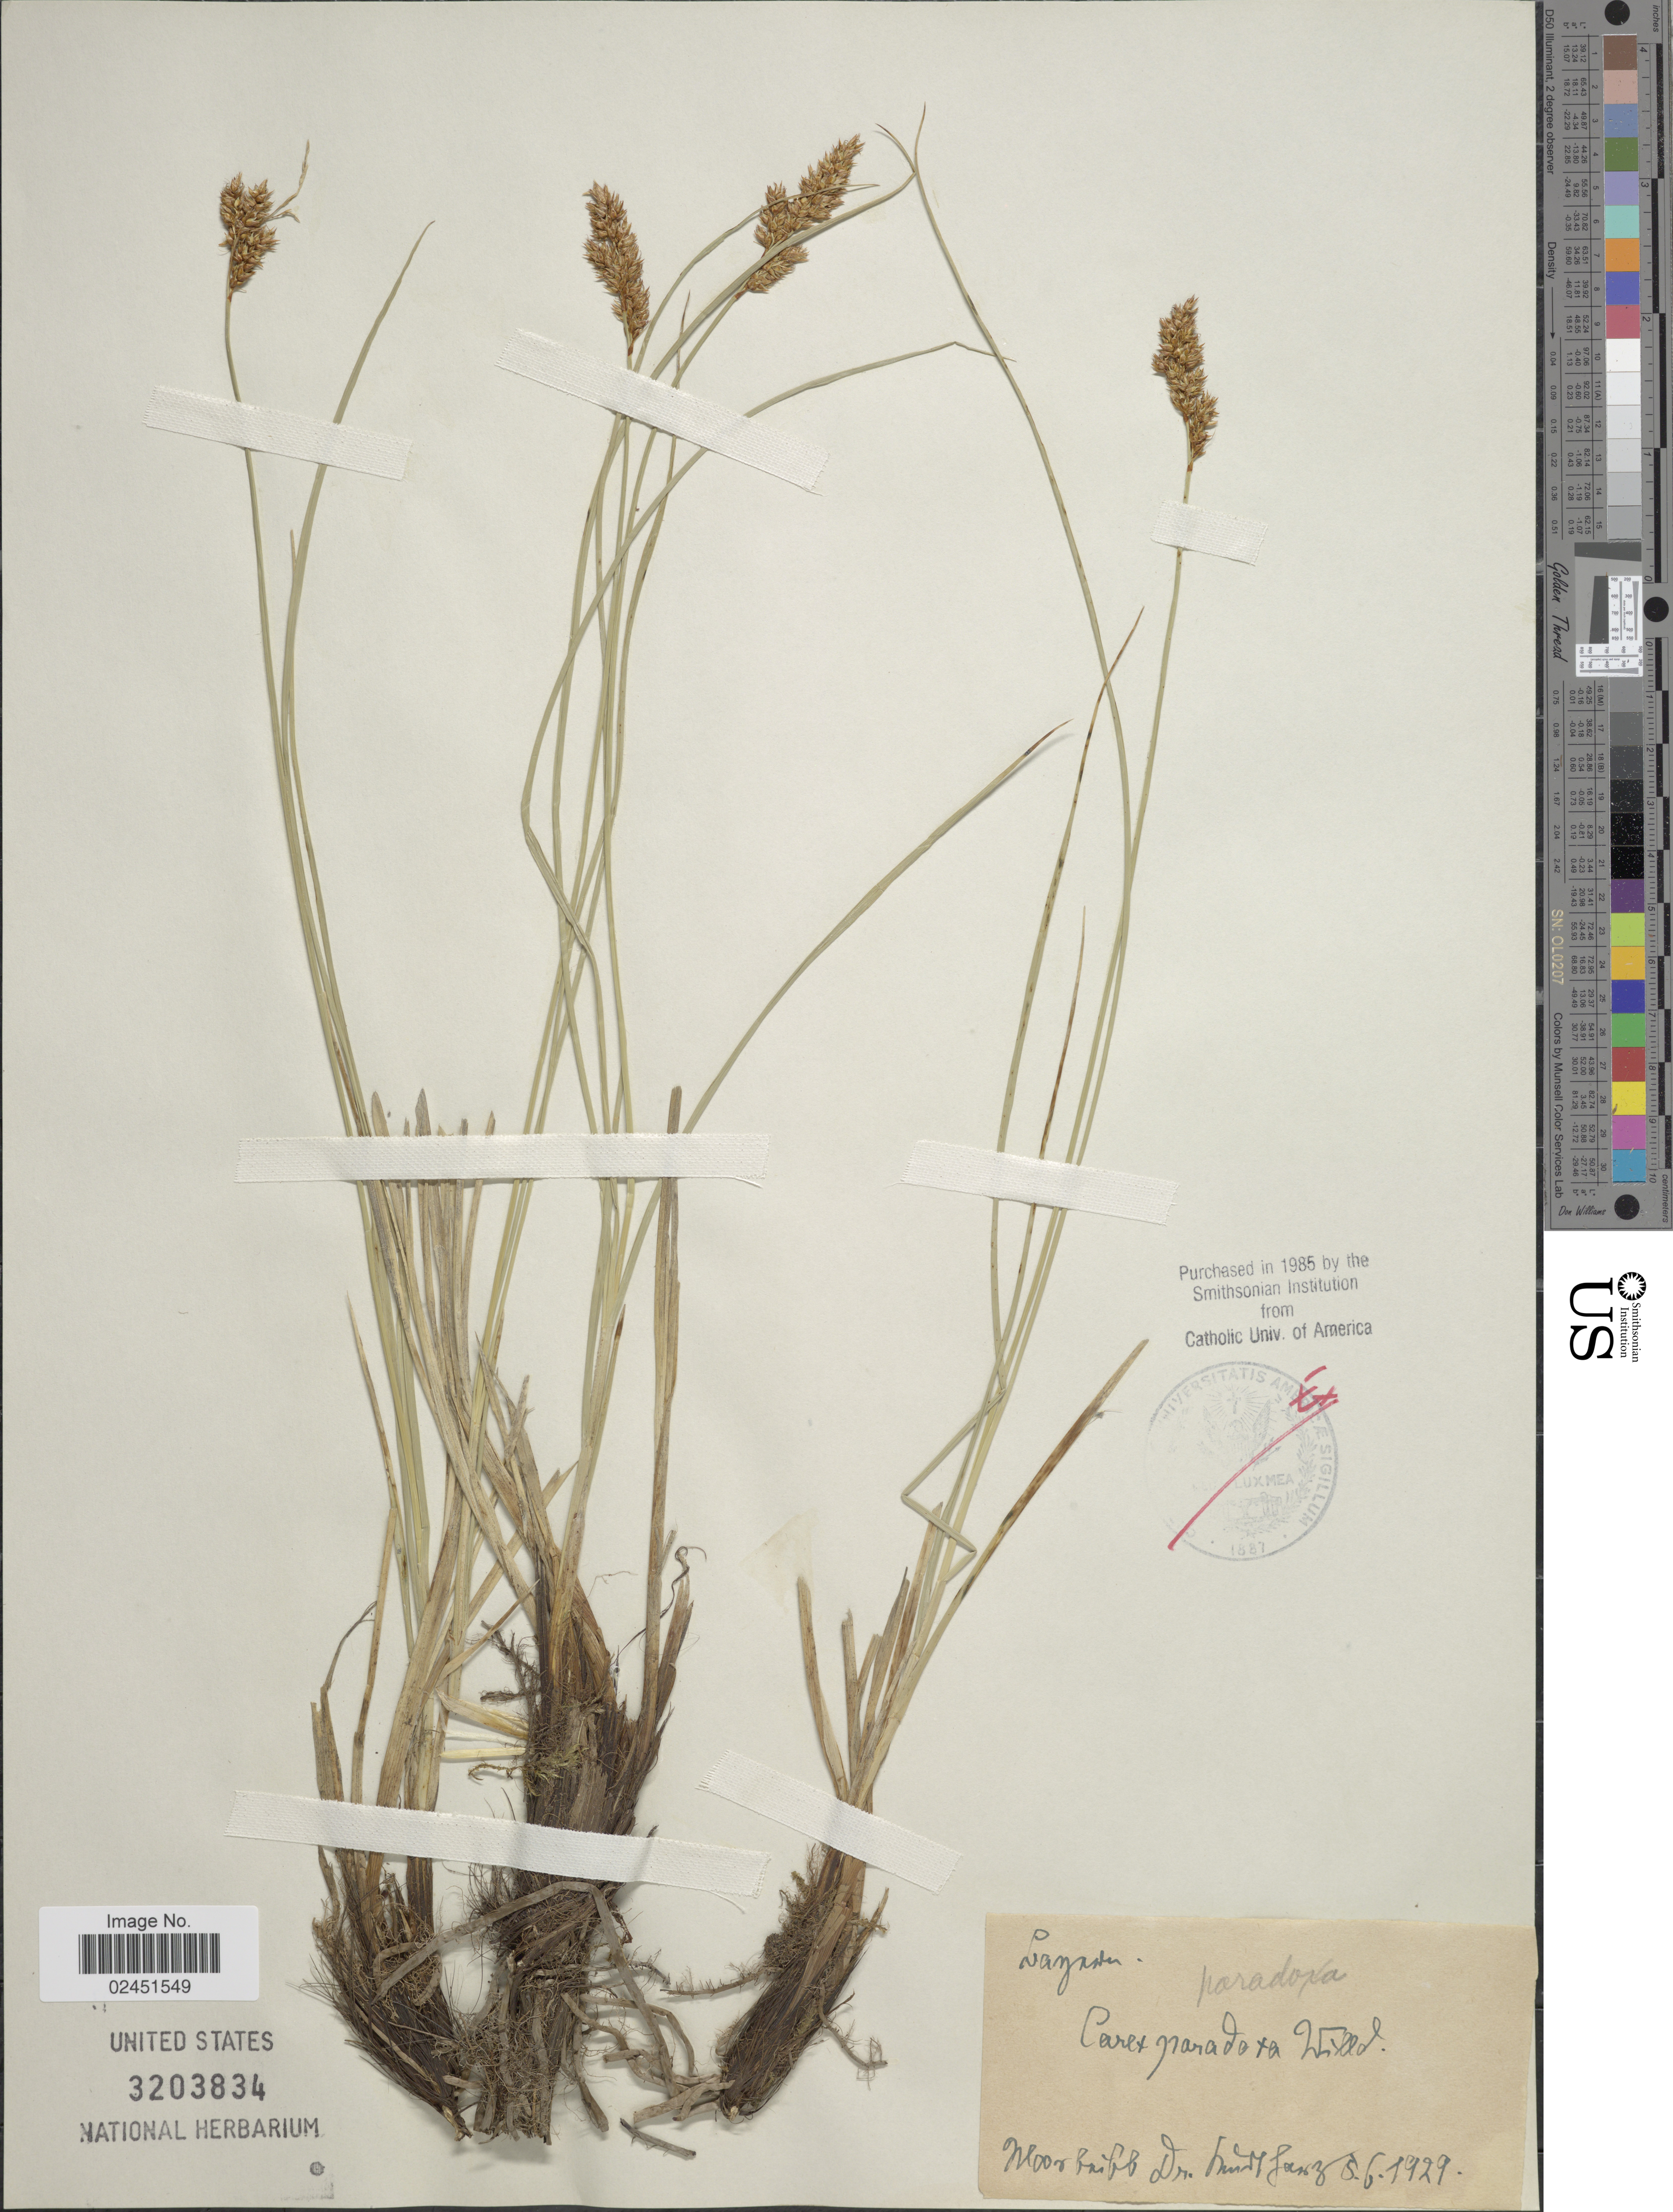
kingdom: Plantae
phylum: Tracheophyta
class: Liliopsida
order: Poales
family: Cyperaceae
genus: Carex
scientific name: Carex appropinquata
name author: Schumach.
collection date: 1929-06-05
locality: Moor baiff [interpreted]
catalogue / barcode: US 3203834